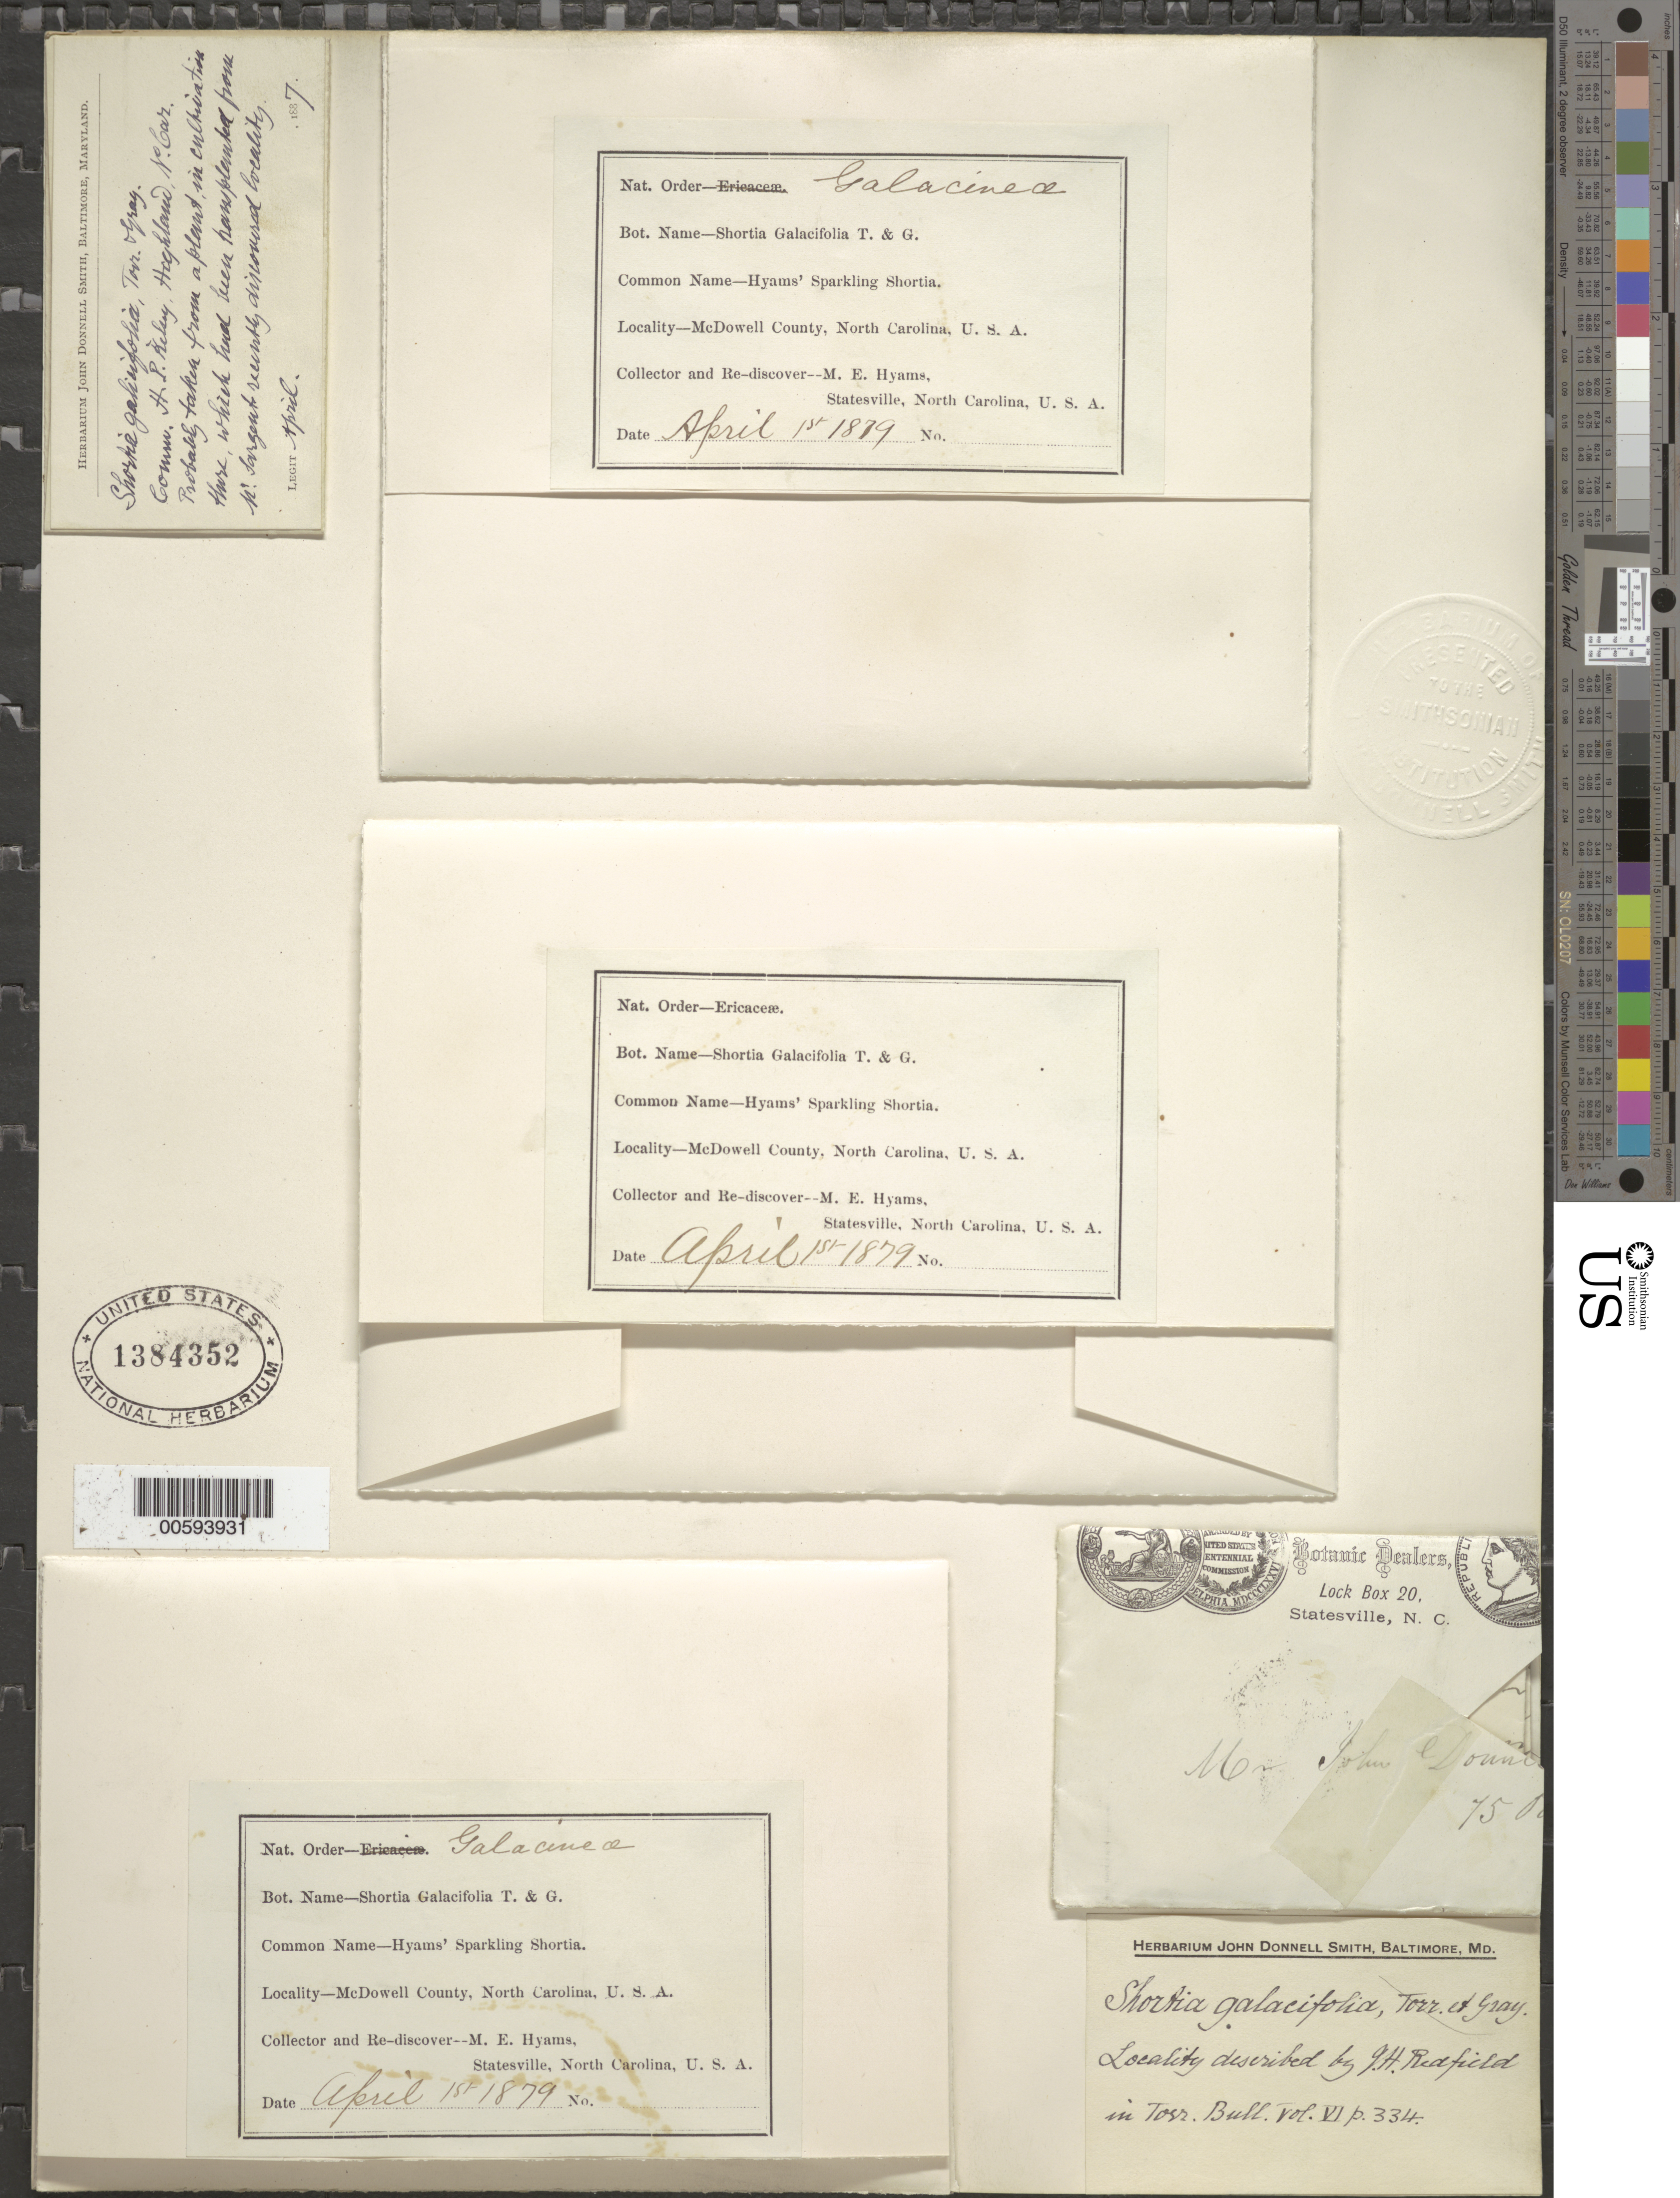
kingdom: Plantae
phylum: Tracheophyta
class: Magnoliopsida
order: Ericales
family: Diapensiaceae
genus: Shortia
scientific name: Shortia galacifolia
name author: Torr. & A. Gray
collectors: M. E. Hyams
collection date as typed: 01 Apr 1879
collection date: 1879-04-01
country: United States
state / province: North Carolina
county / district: McDowell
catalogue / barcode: US 1384352